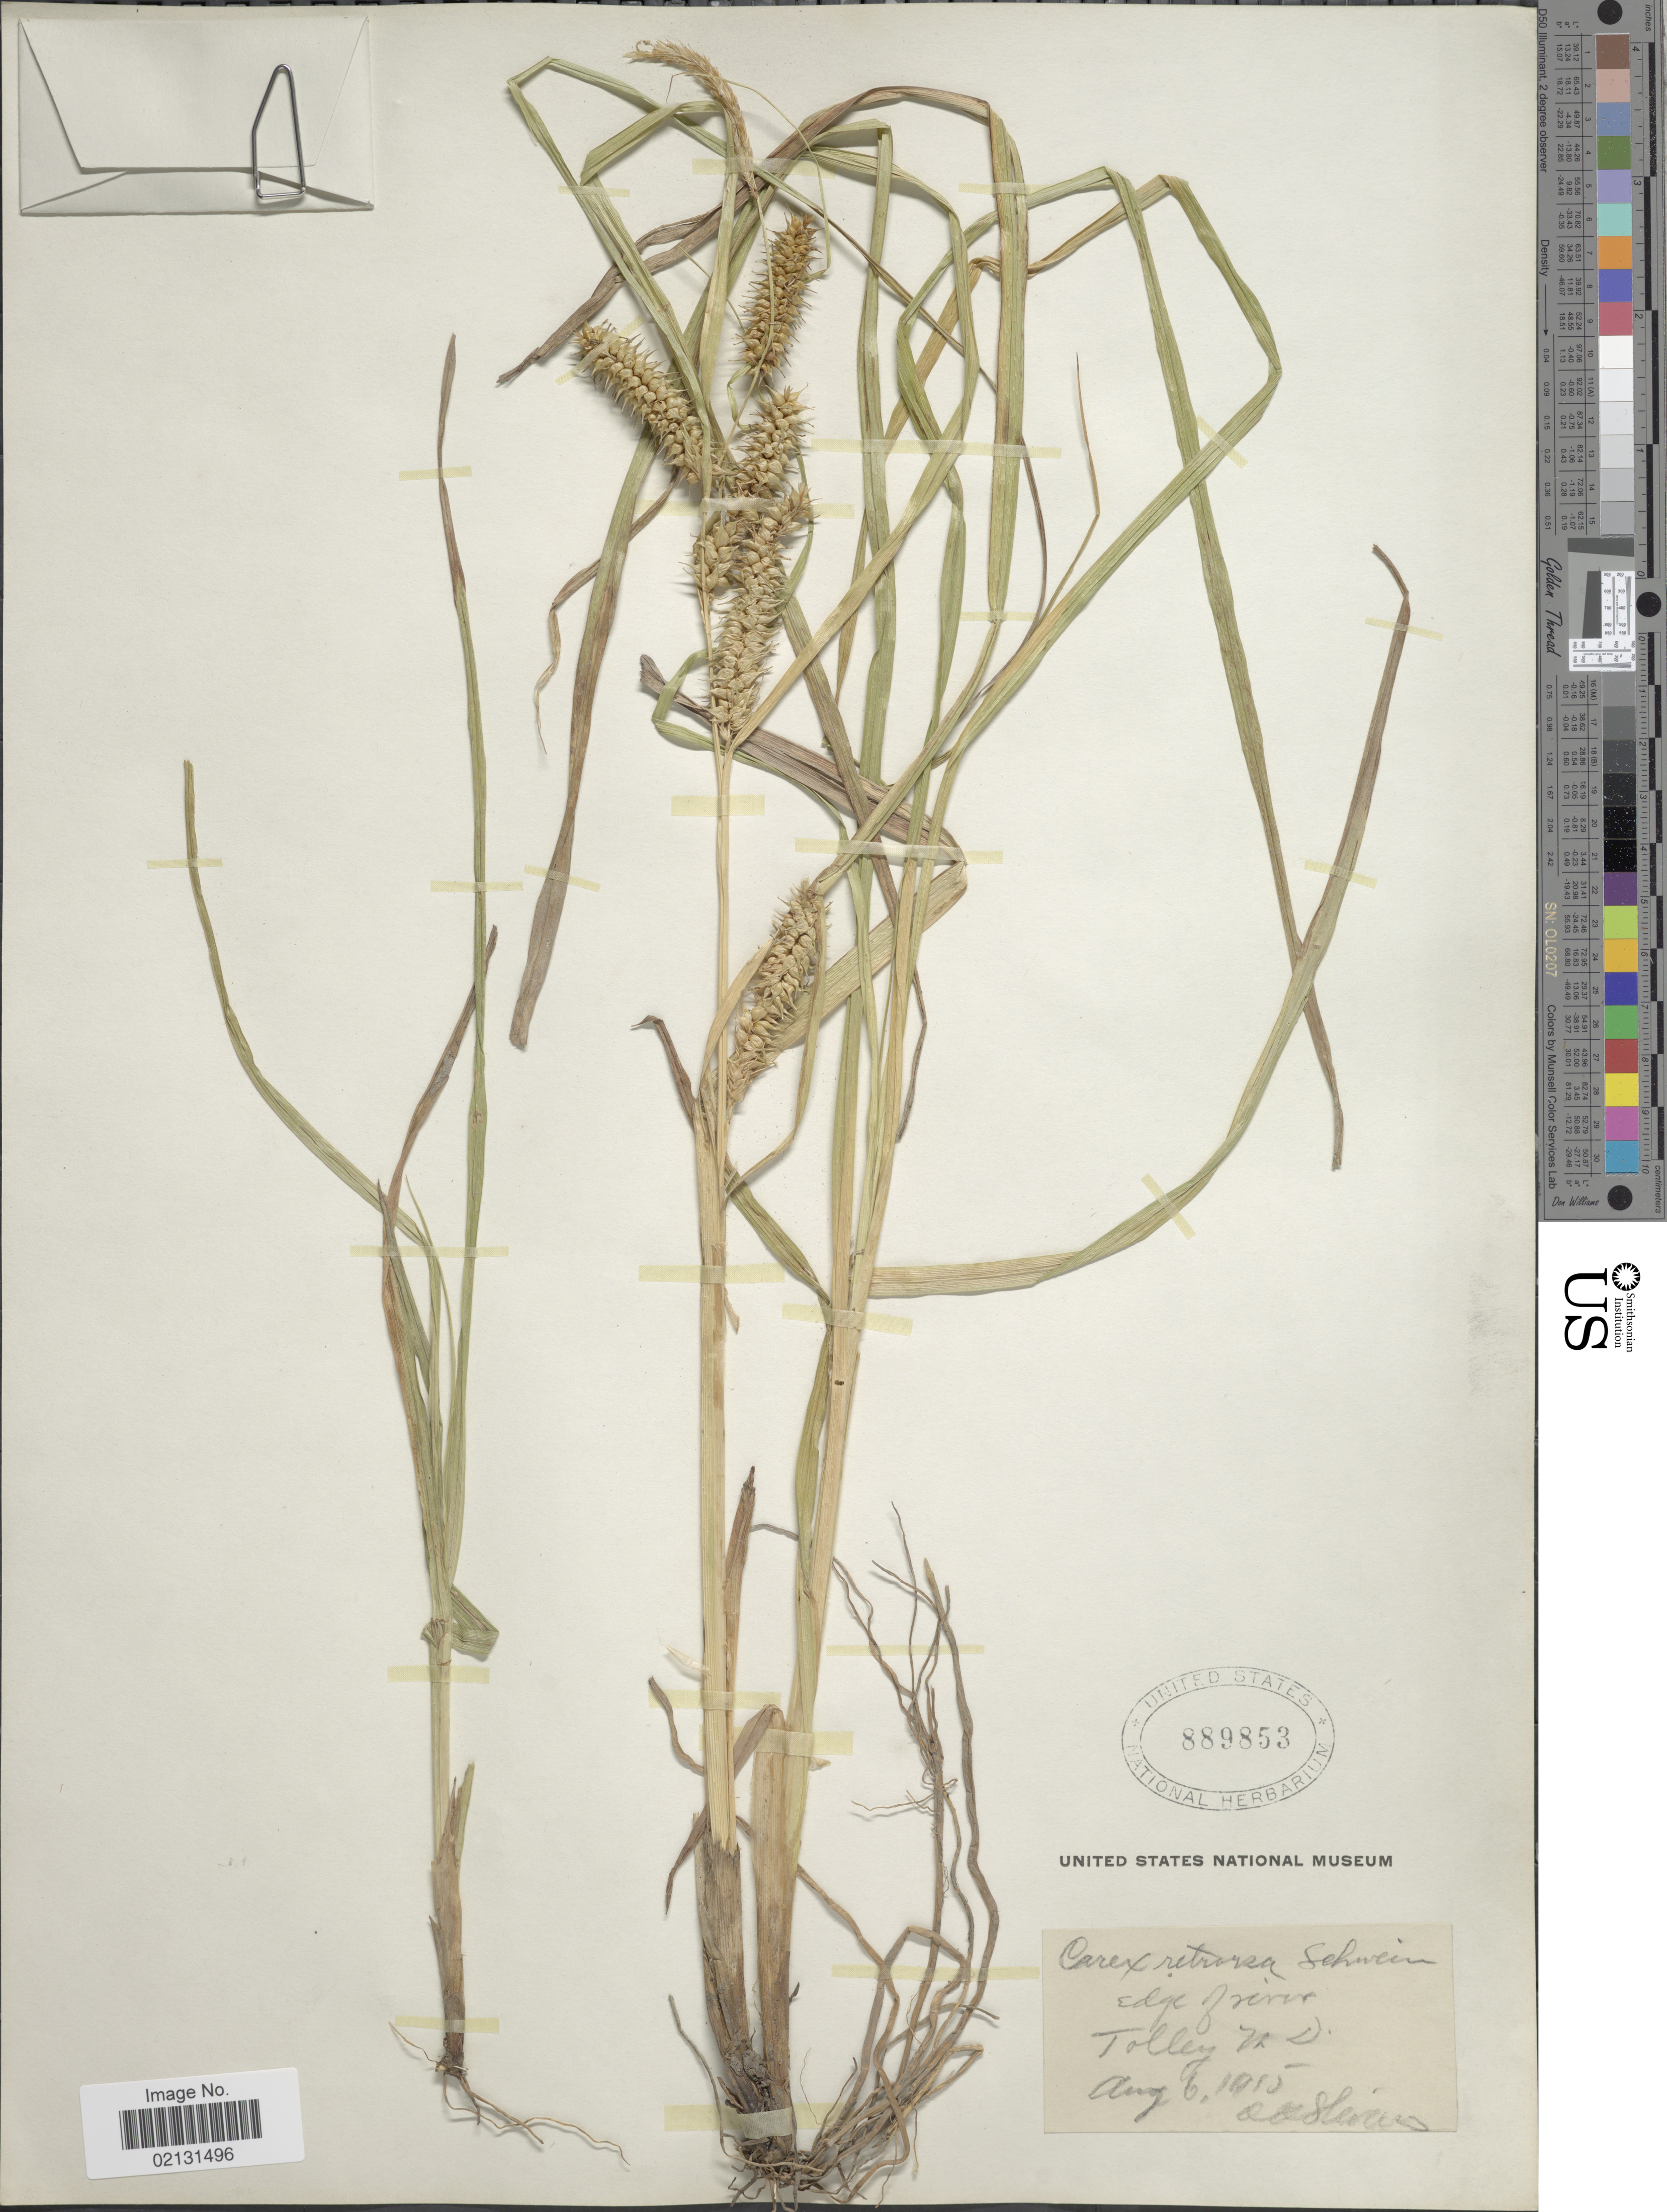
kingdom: Plantae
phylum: Tracheophyta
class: Liliopsida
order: Poales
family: Cyperaceae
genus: Carex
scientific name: Carex retrorsa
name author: Schwein.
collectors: O. A. Stevens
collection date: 1915-08-06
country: United States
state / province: North Dakota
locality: Edge of river, Tolley.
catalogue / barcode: US 889853